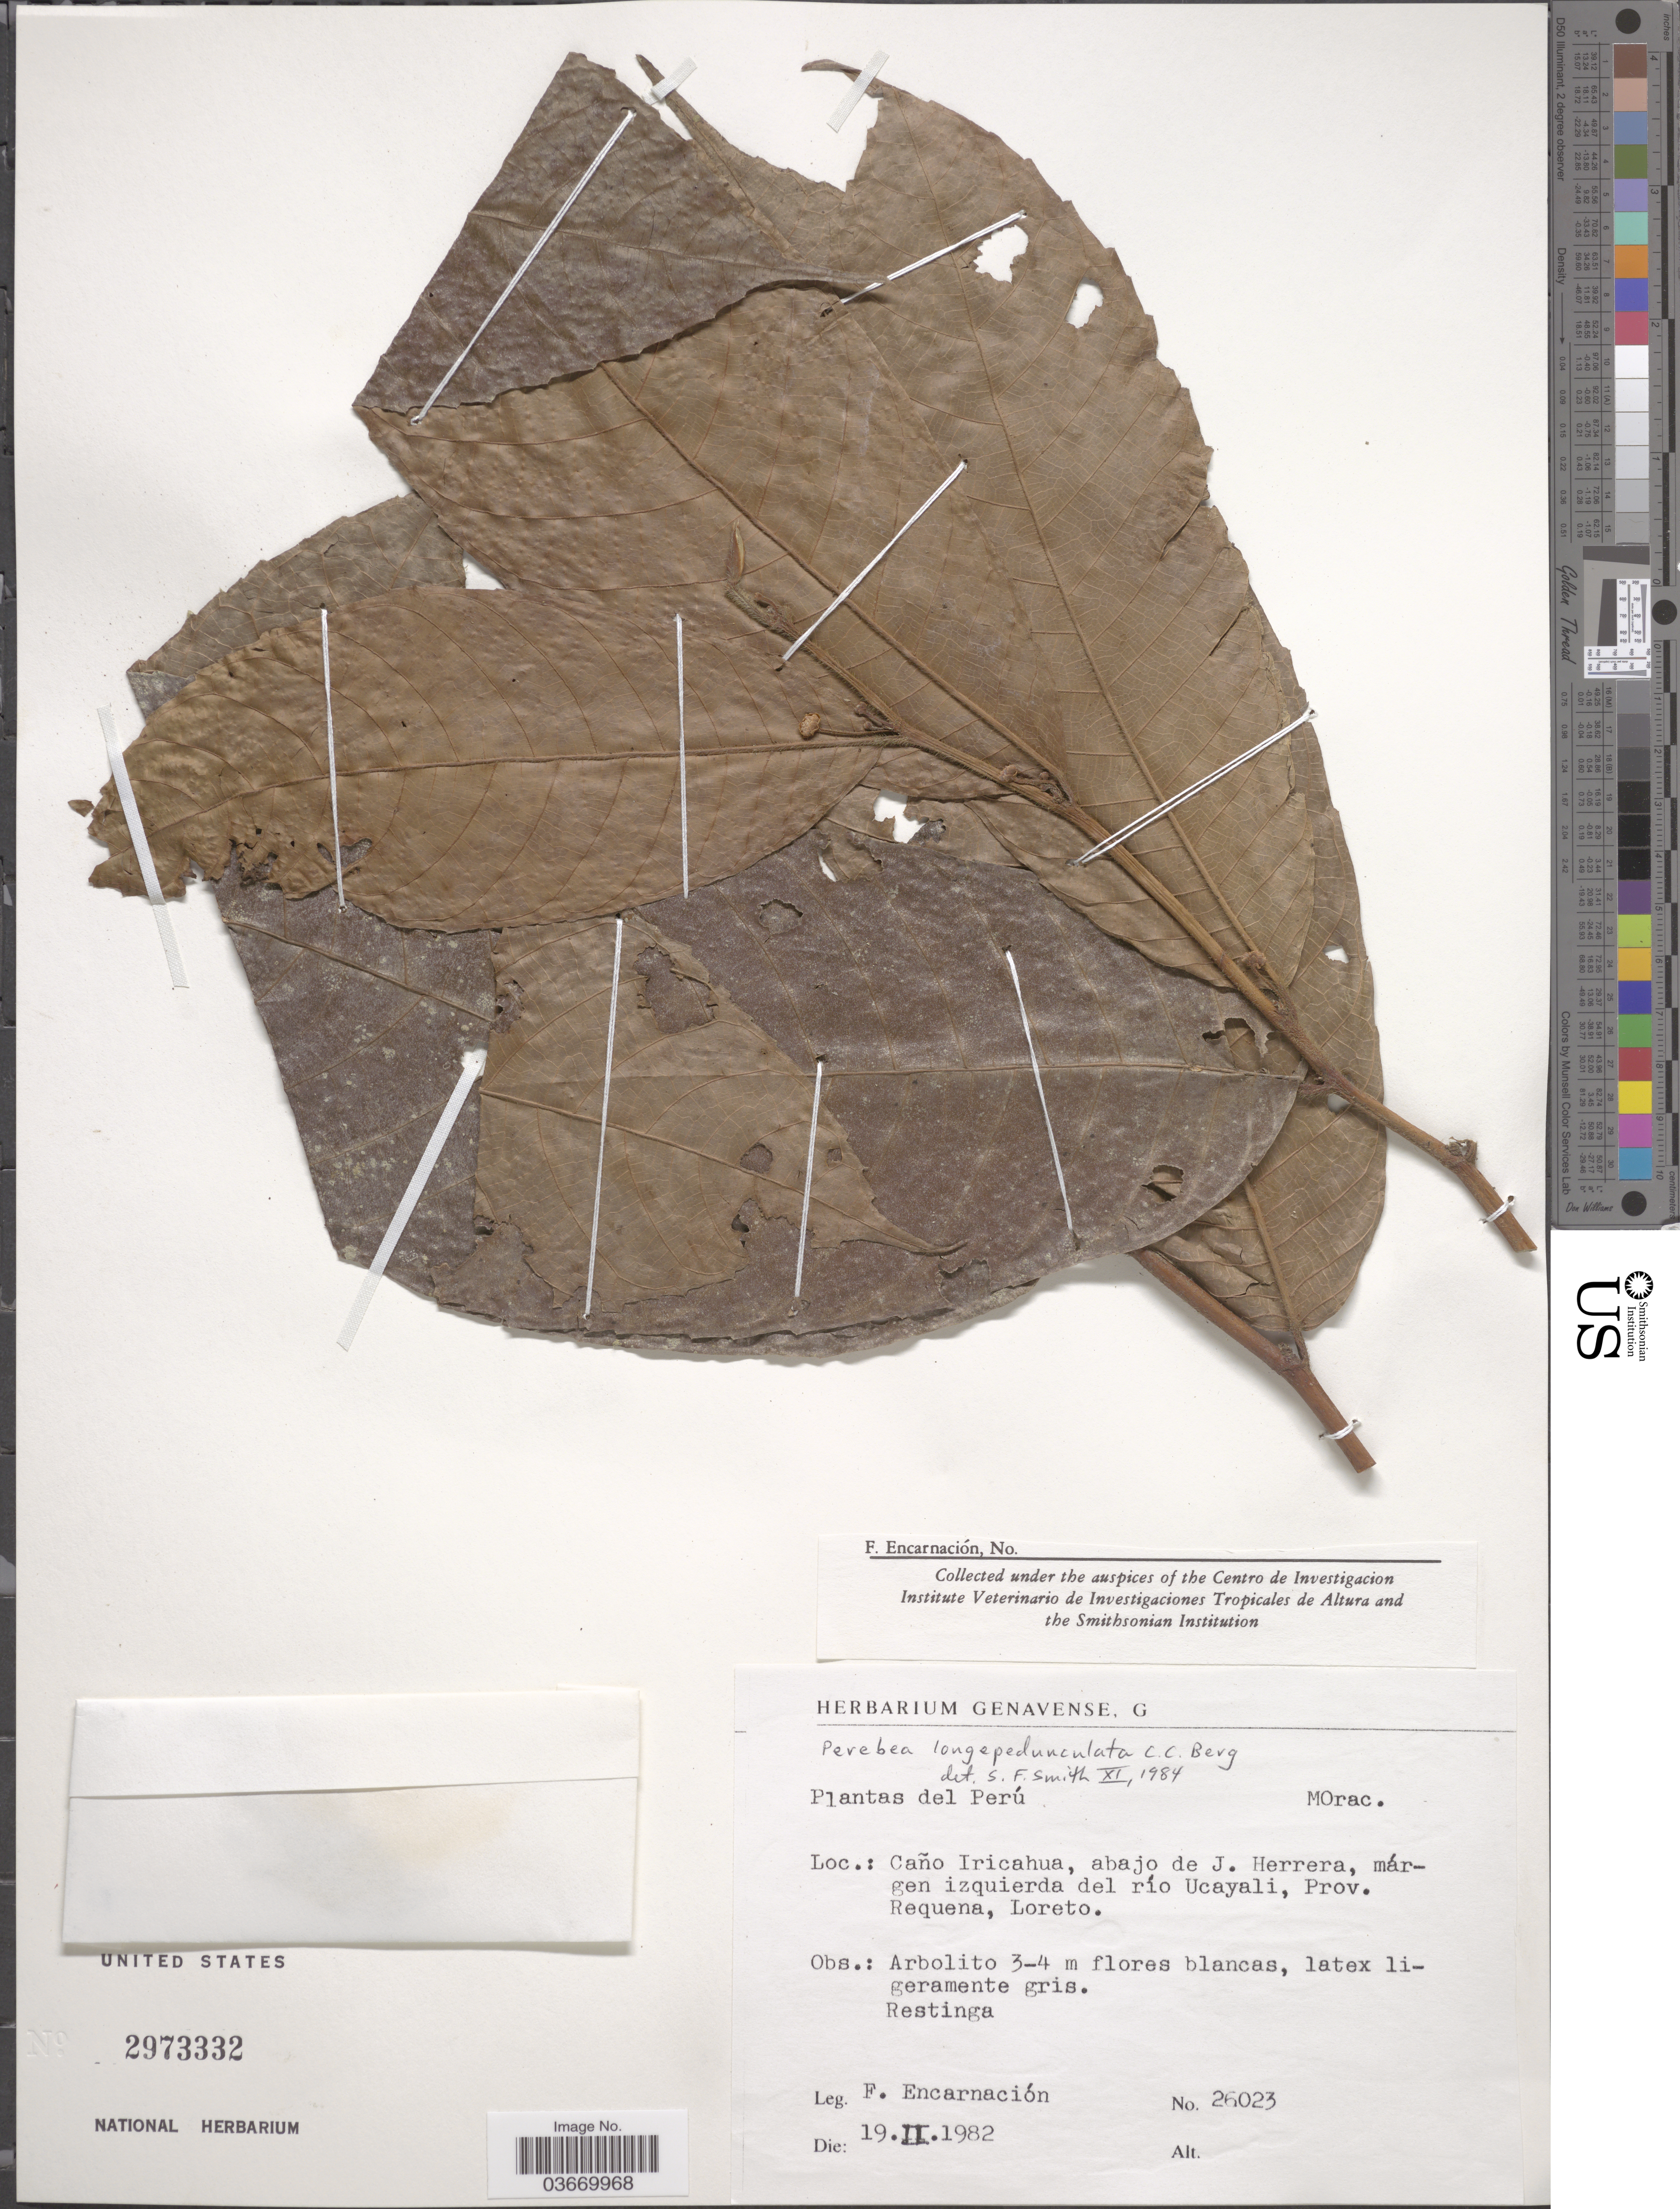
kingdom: Plantae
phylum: Tracheophyta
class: Magnoliopsida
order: Rosales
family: Moraceae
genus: Perebea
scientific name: Perebea longepedunculata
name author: C.C. Berg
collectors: F. Encarnación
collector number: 26023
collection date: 1982-02-19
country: Peru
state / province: Loreto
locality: Caño Iricahua, abajo de J. Herrera, márgen izquierda del río Ucayali, Prov. Requena.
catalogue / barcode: US 2973332